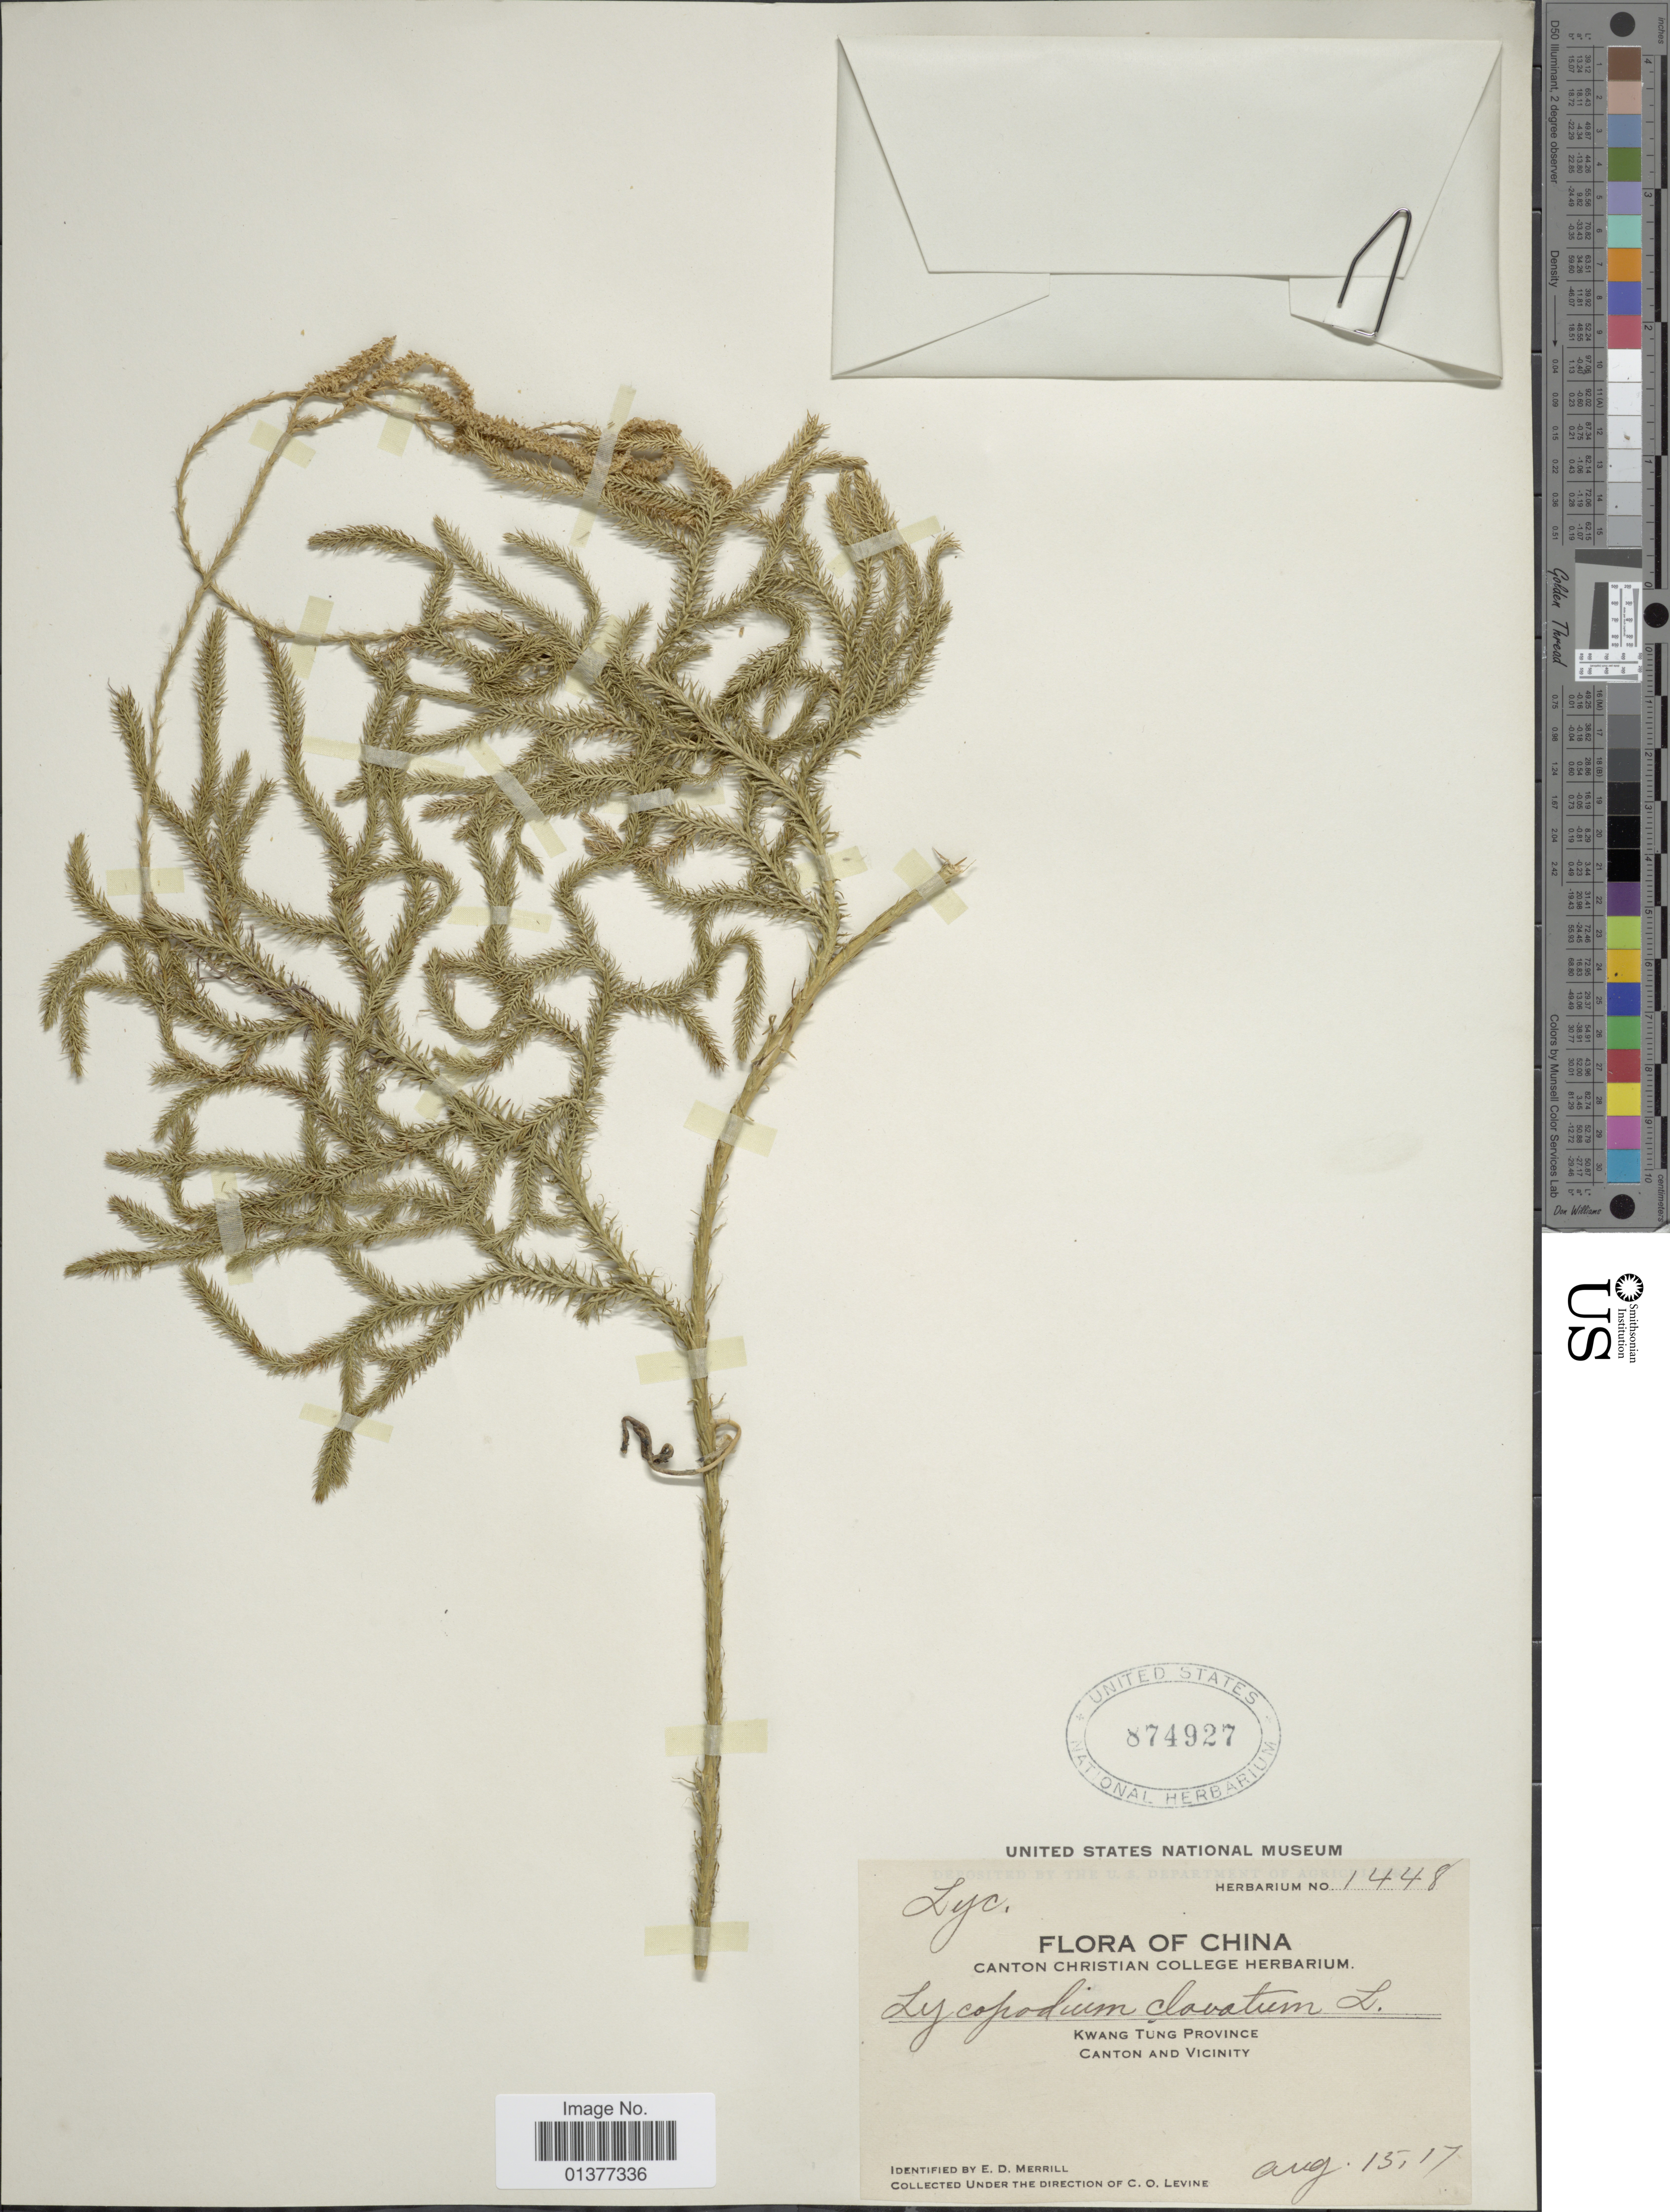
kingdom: Plantae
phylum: Tracheophyta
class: Lycopodiopsida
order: Lycopodiales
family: Lycopodiaceae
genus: Lycopodium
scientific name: Lycopodium clavatum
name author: L.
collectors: C. O. Levine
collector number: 1448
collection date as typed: Transcribed d/m/y: 15/8/17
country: China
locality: Kwang Tung province, Canton and Vicinity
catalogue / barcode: US 874927